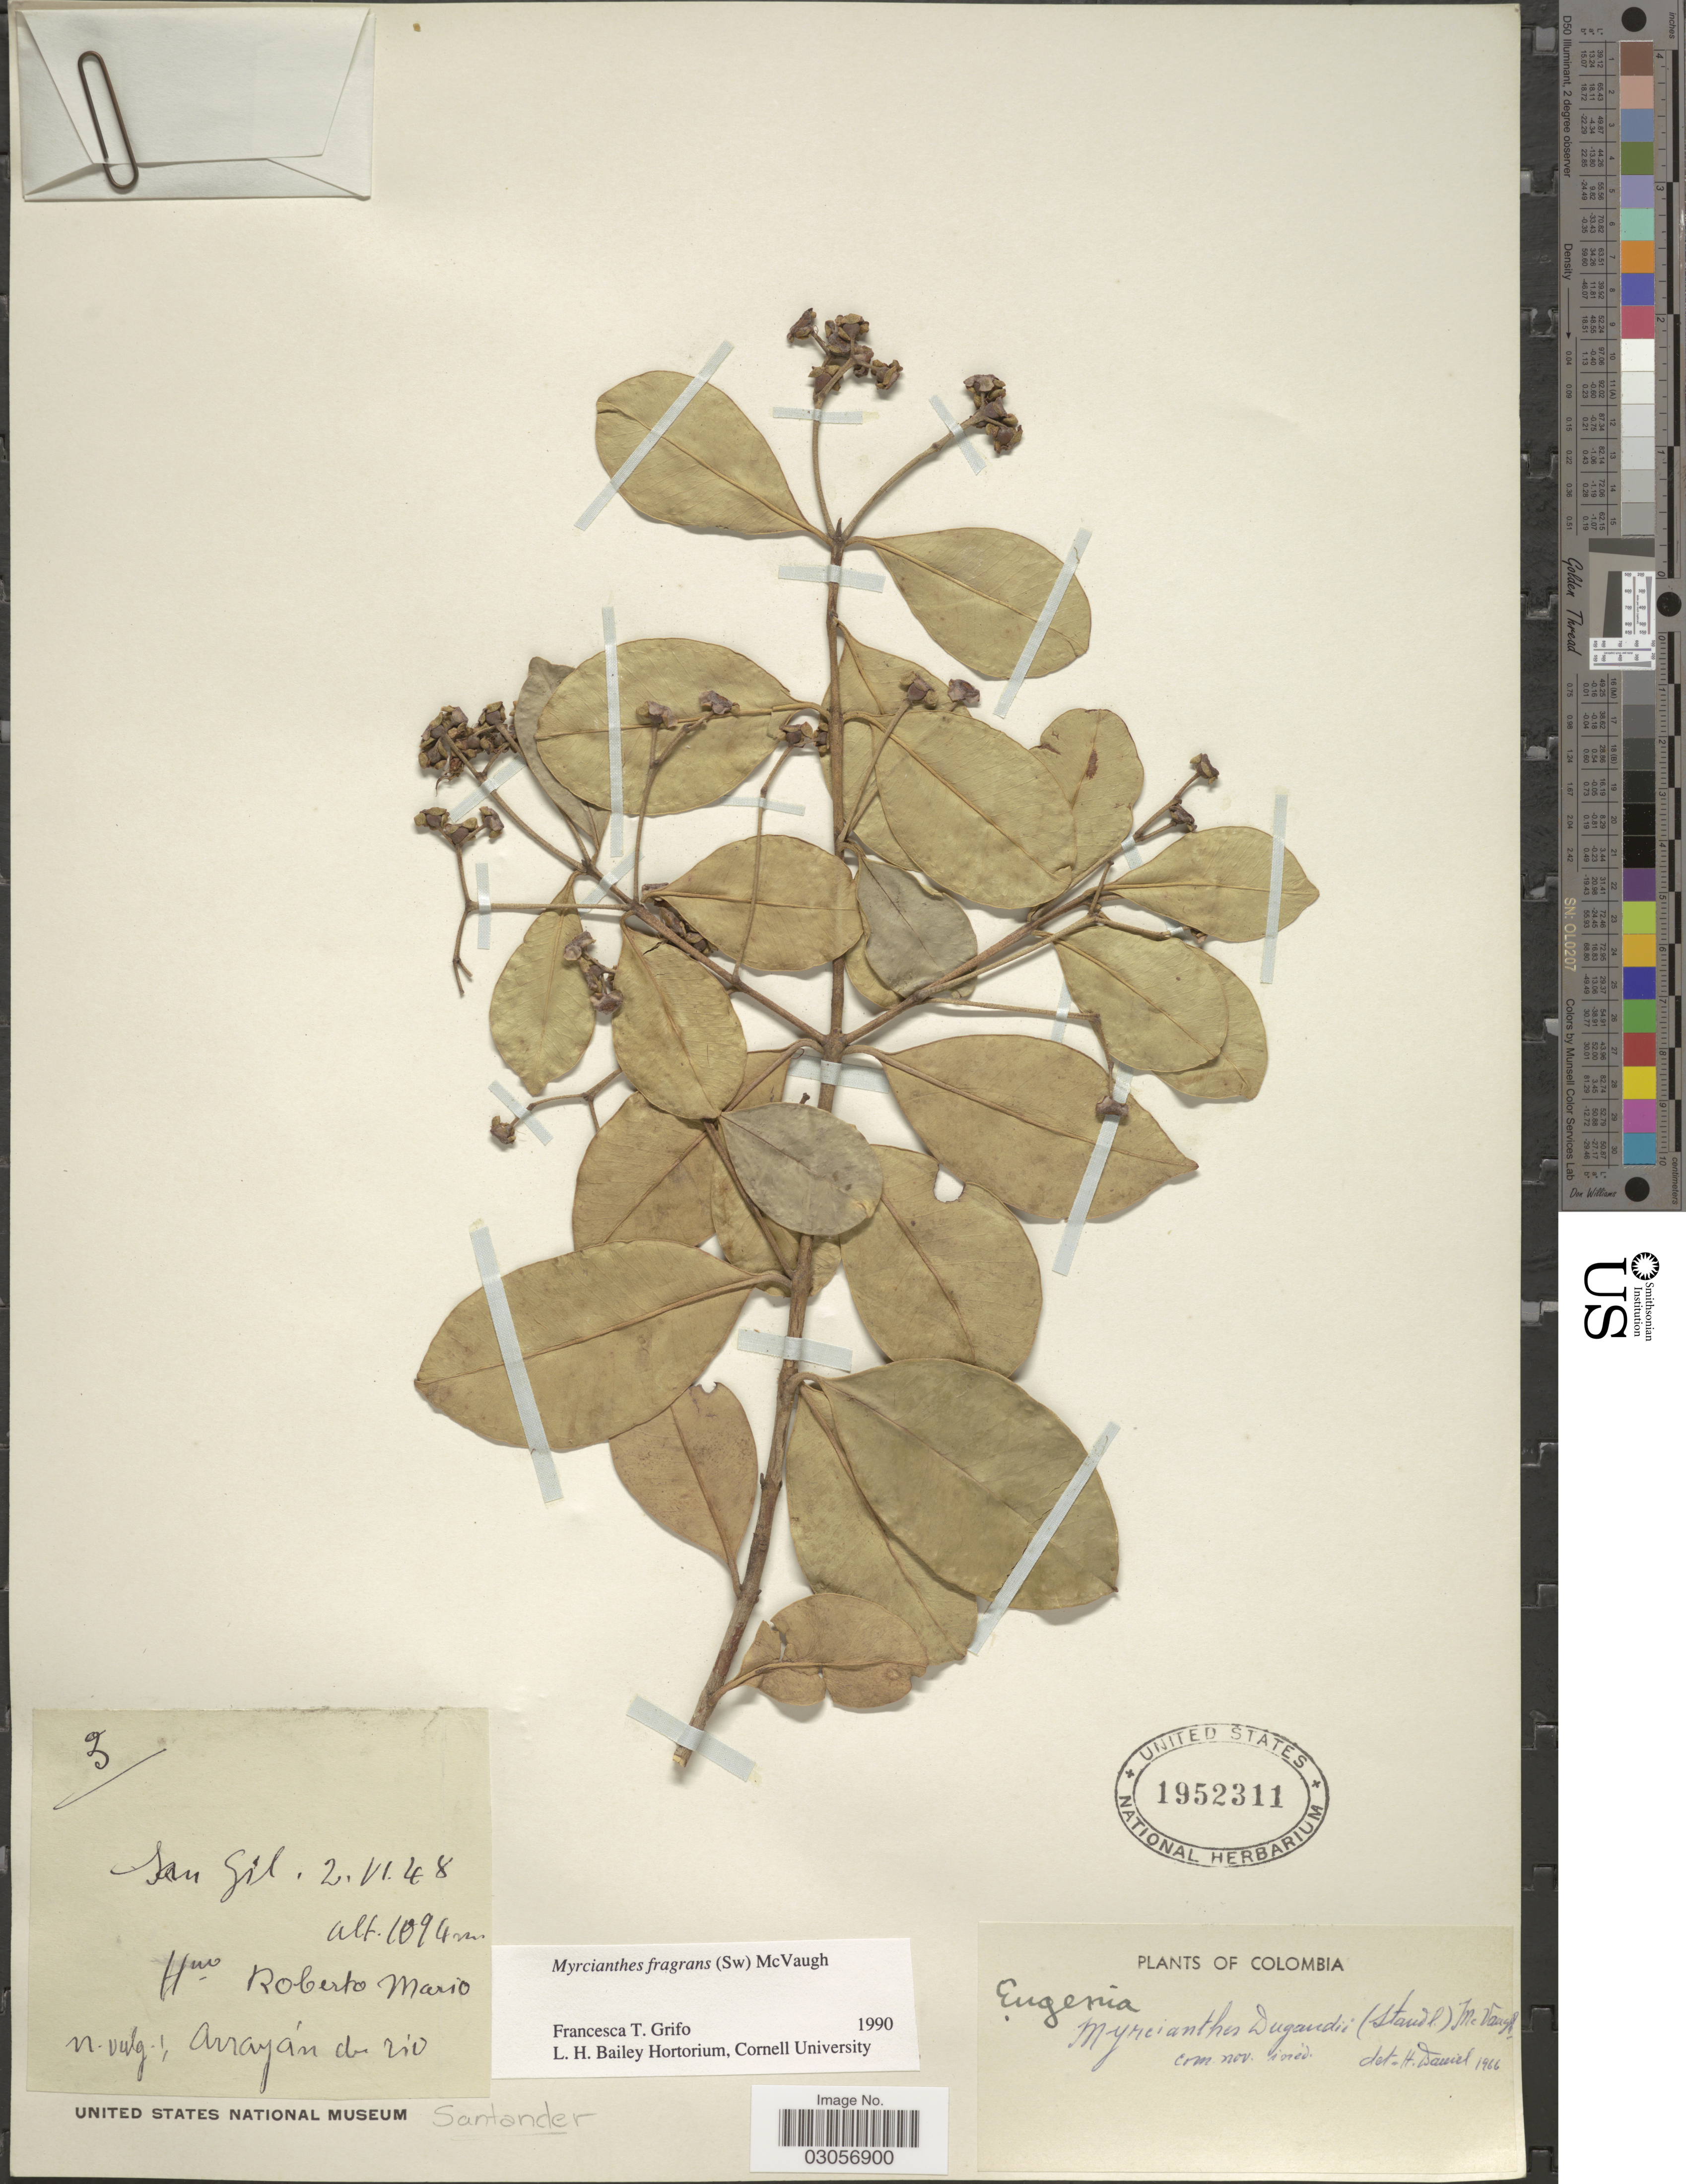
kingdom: Plantae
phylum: Tracheophyta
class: Magnoliopsida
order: Myrtales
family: Myrtaceae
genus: Myrcianthes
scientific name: Myrcianthes fragrans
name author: (Sw.) McVaugh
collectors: Hno. Roberto Mario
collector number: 3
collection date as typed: Transcribed d/m/y: 2/6/48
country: Colombia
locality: San Gil.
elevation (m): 1094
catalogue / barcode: US 1952311